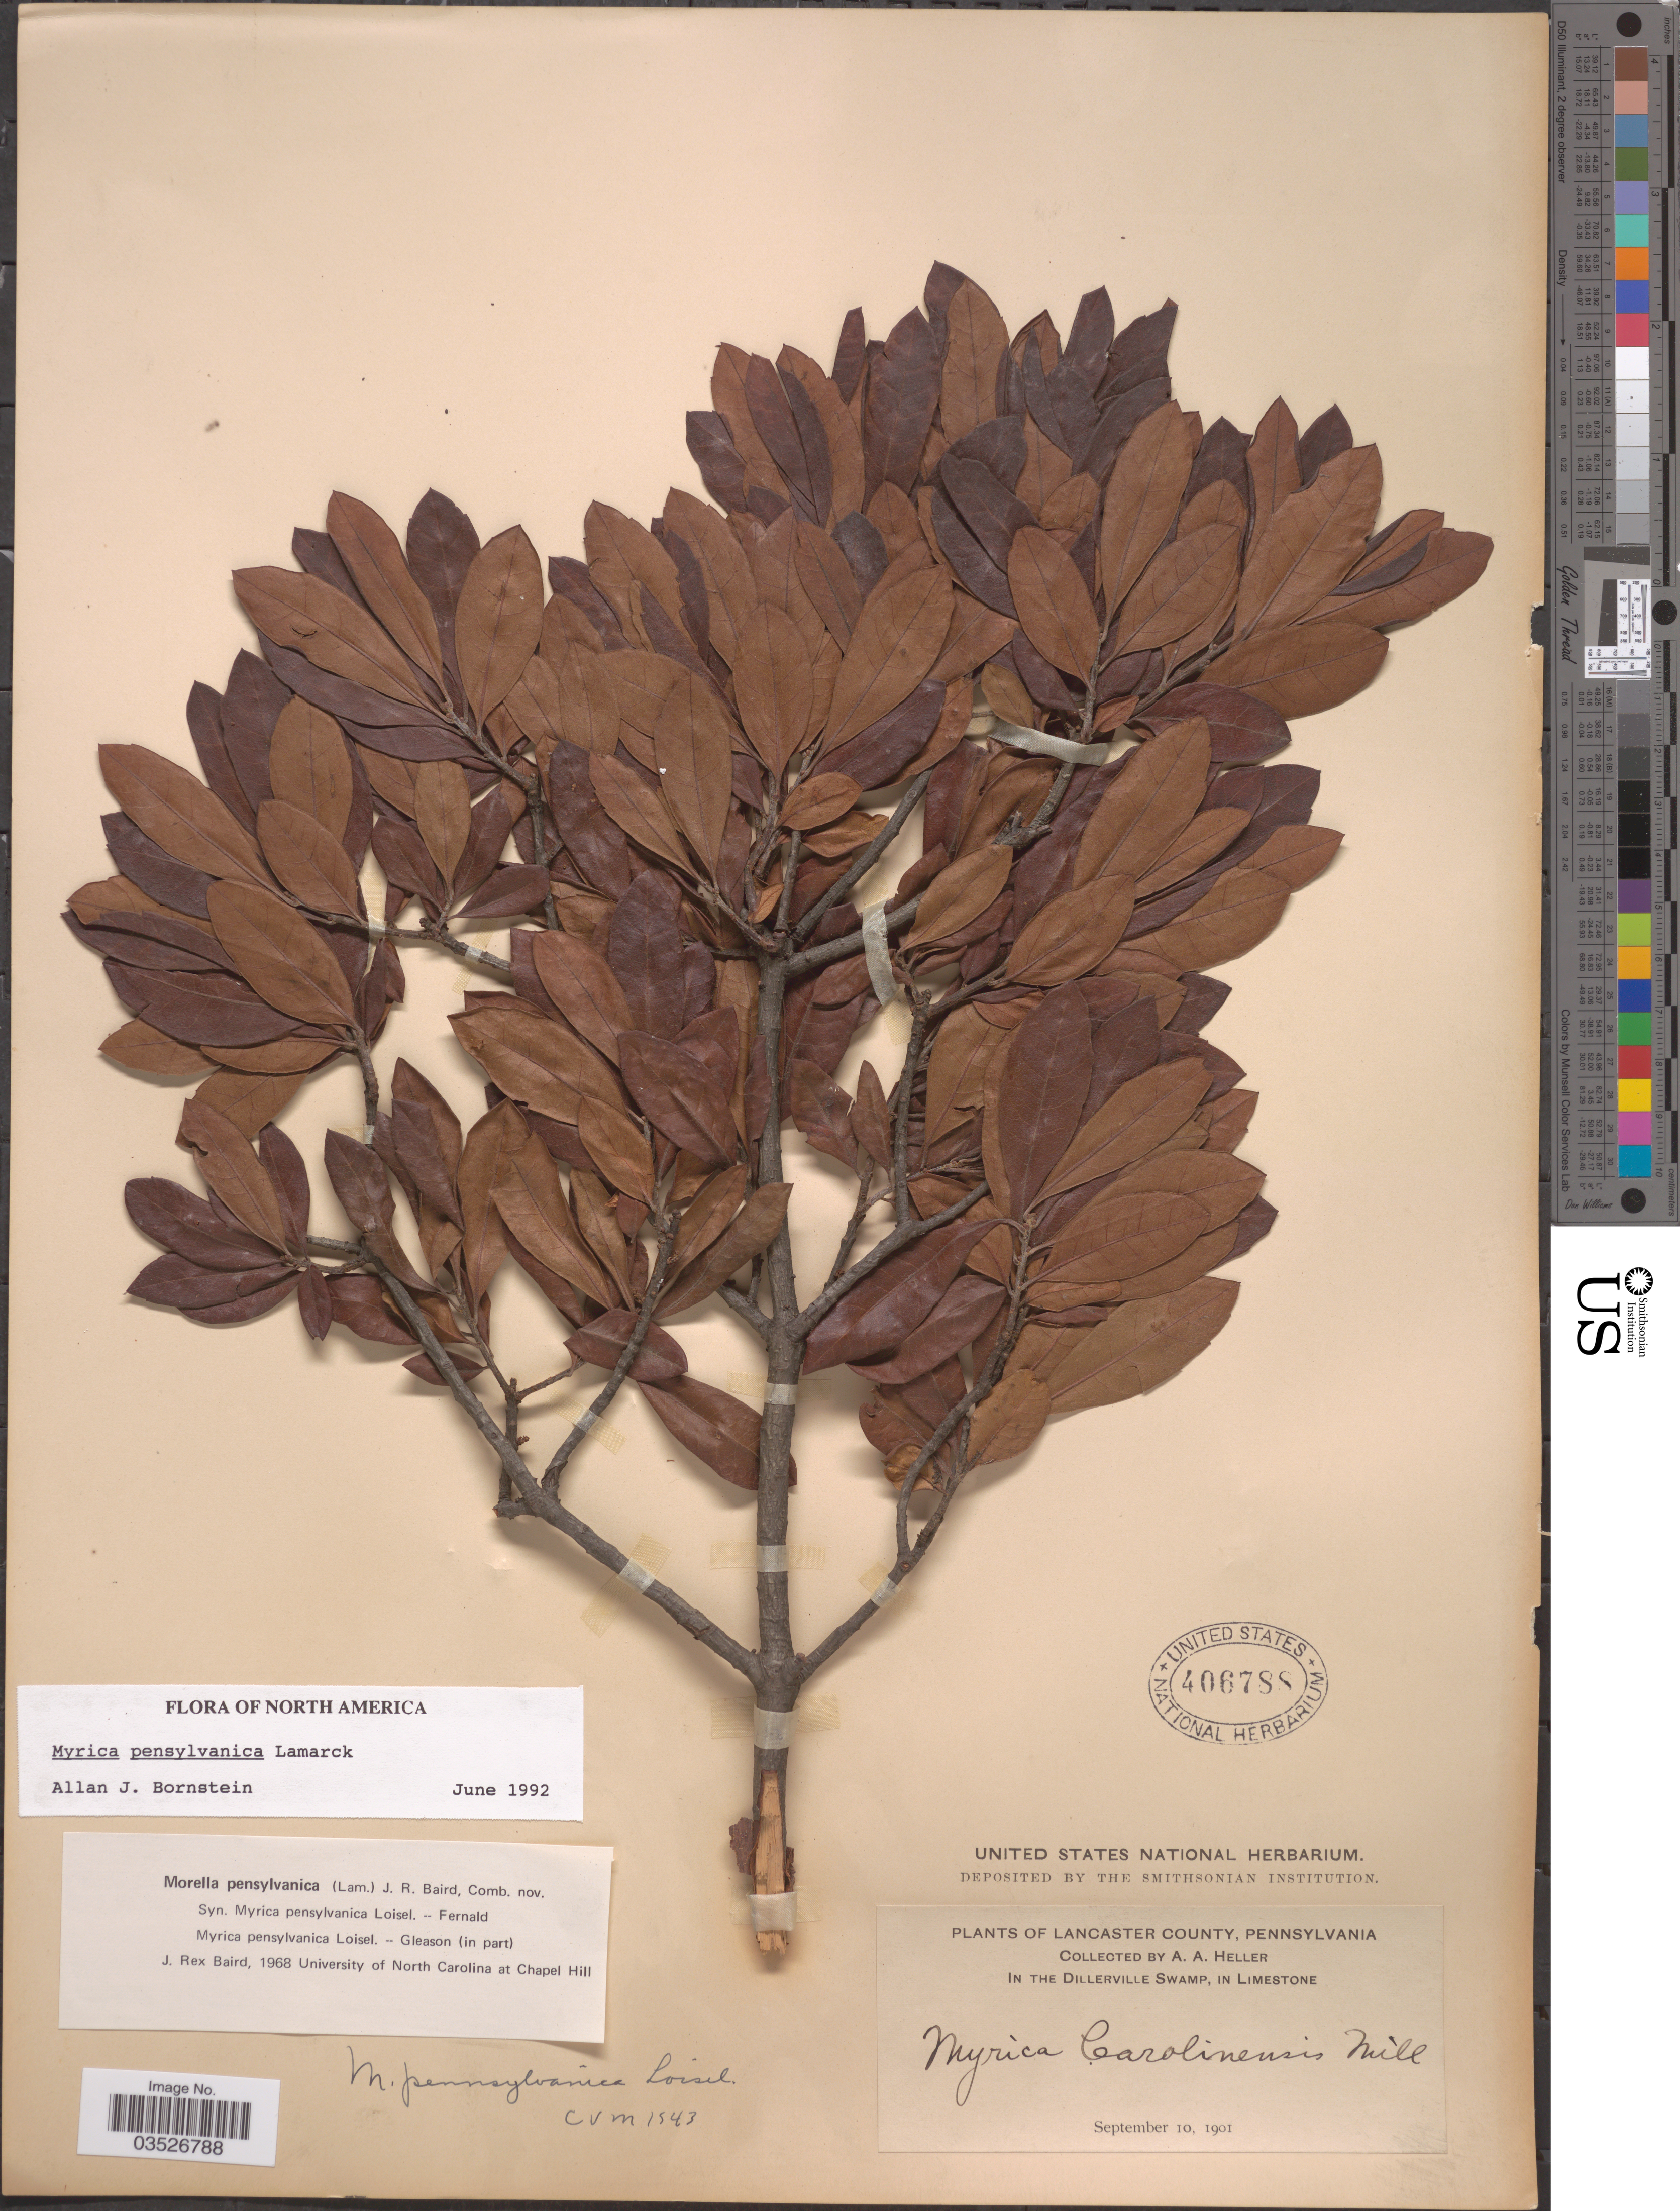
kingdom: Plantae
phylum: Tracheophyta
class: Magnoliopsida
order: Fagales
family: Myricaceae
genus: Morella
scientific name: Morella pensylvanica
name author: (Mirb.) Kartesz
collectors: A. A. Heller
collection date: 1901-09-10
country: United States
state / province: Pennsylvania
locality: Lancaster County. In The Dillerville Swamp, in limestone.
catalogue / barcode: US 406788